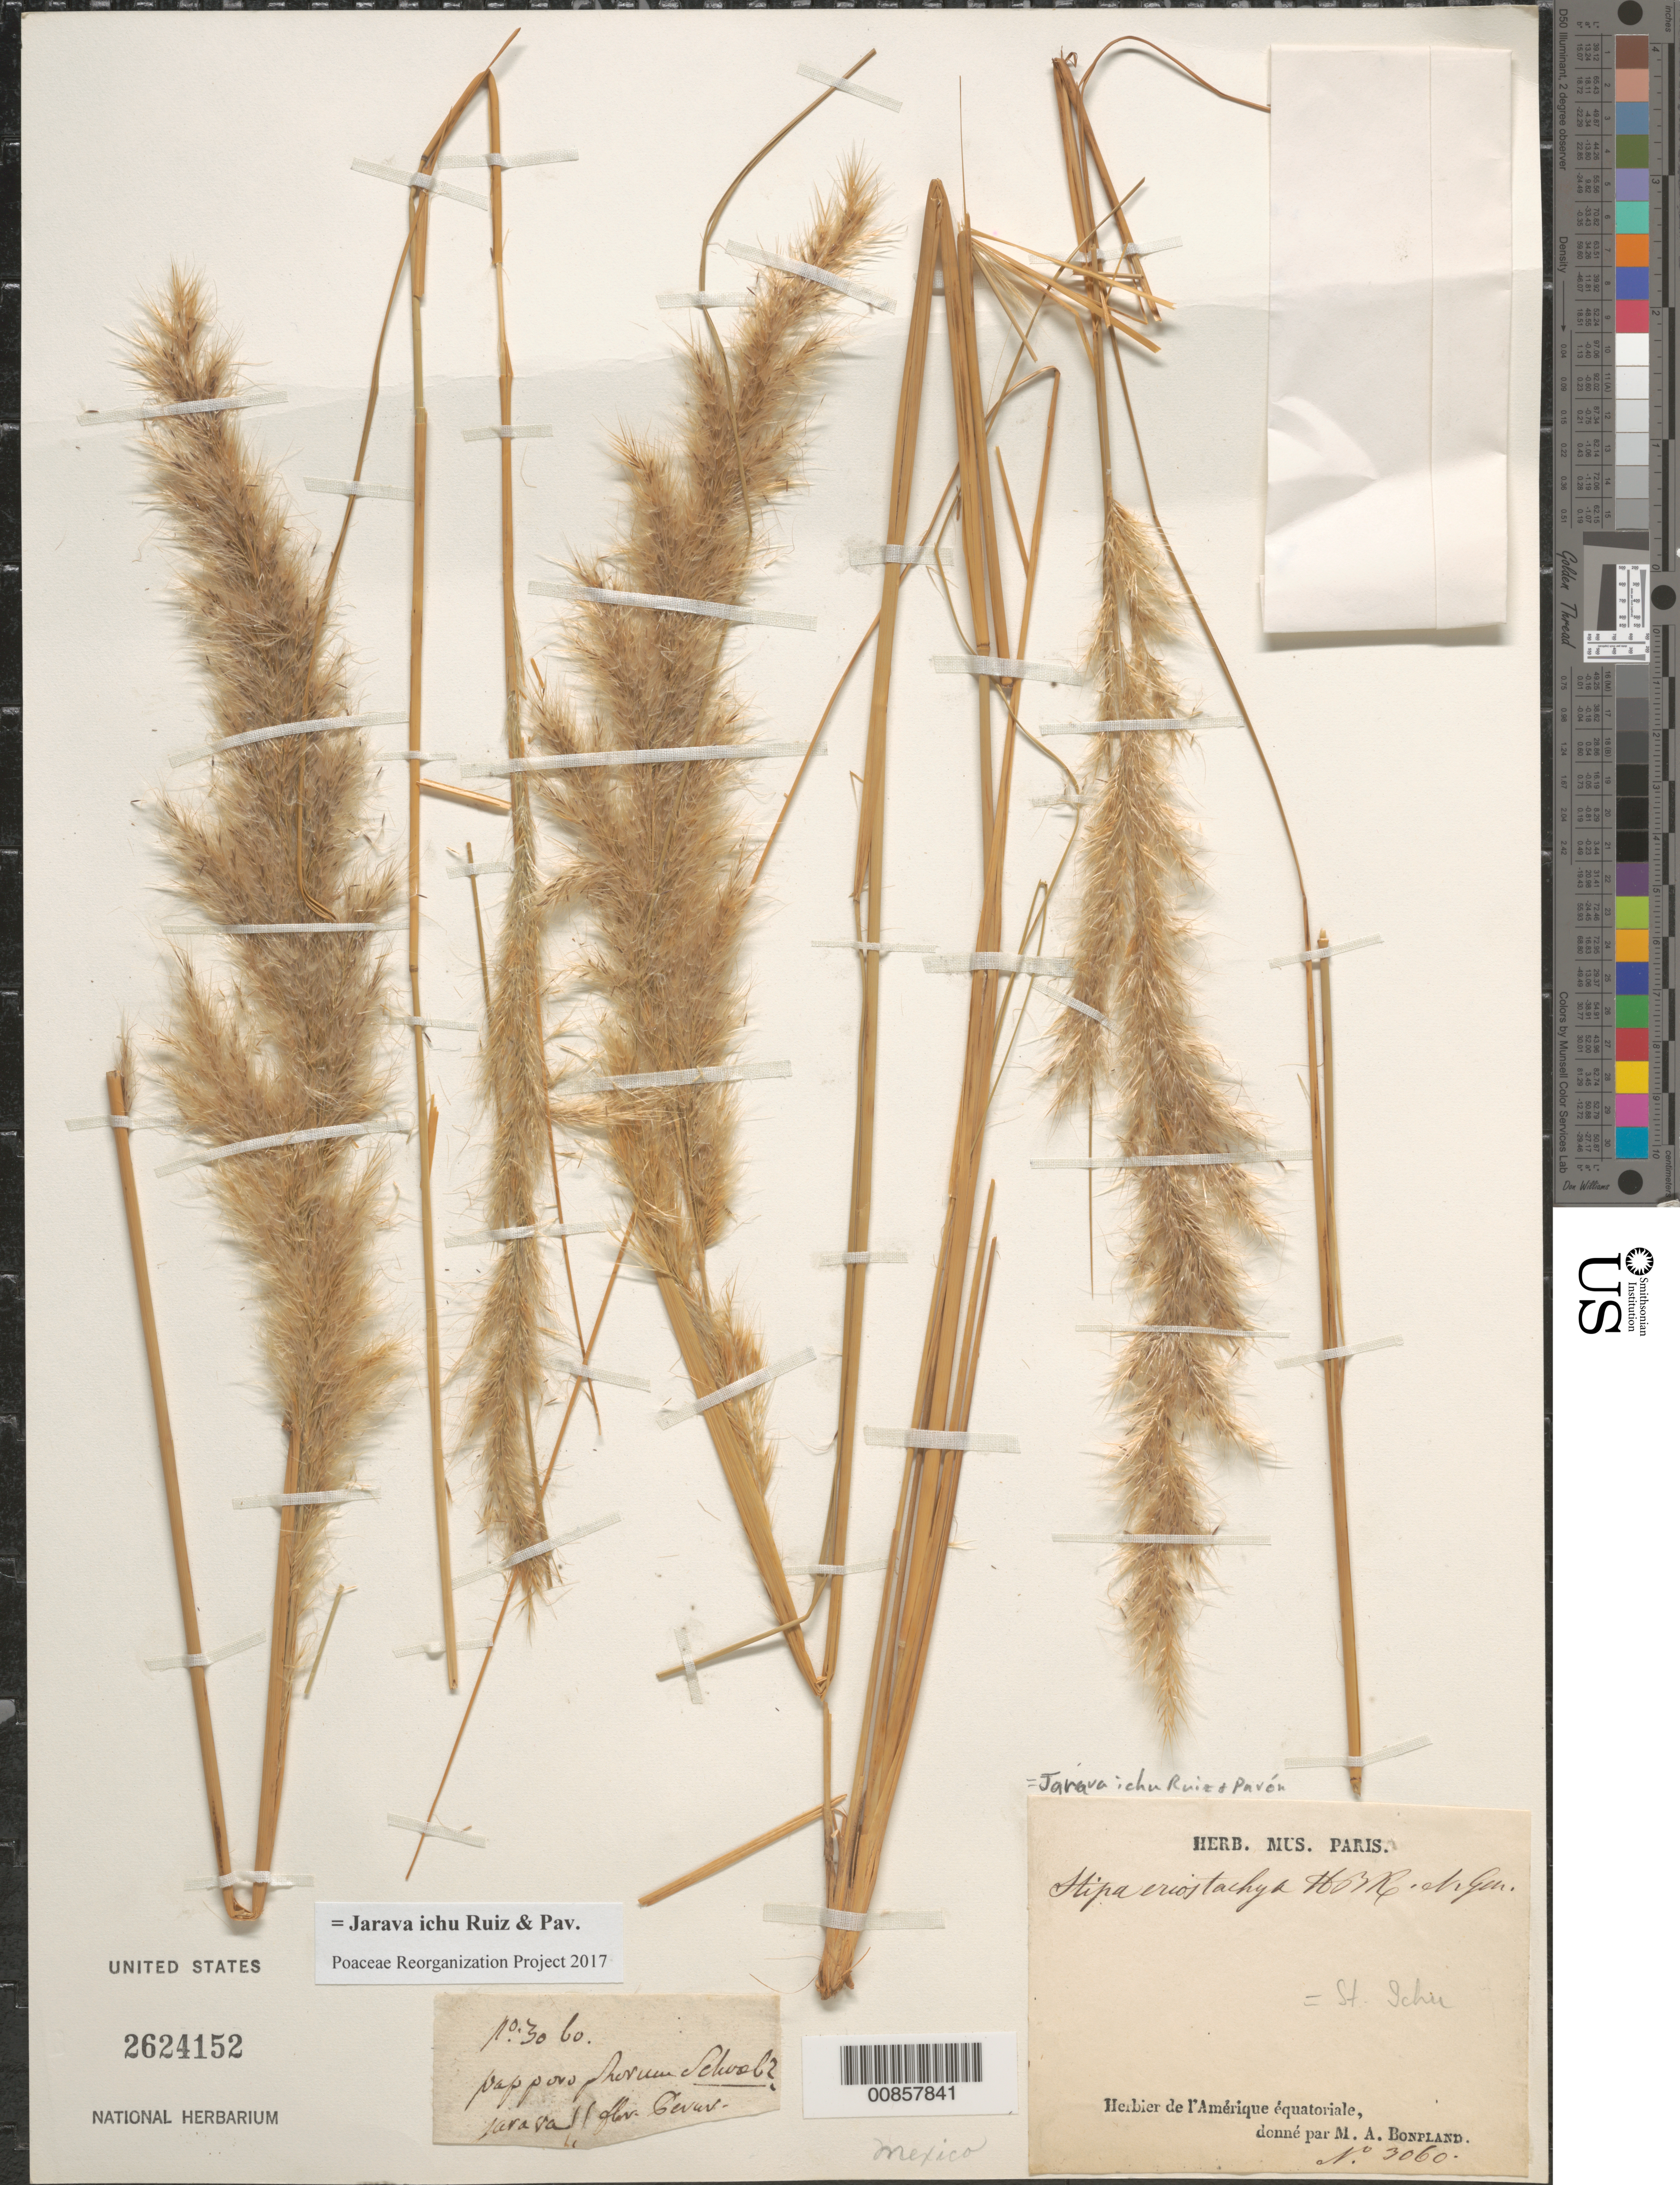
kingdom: Plantae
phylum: Tracheophyta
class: Liliopsida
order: Poales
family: Poaceae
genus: Jarava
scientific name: Jarava ichu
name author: Ruiz & Pav.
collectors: A. J. A. Bonpland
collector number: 3060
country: Mexico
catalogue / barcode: US 2624152